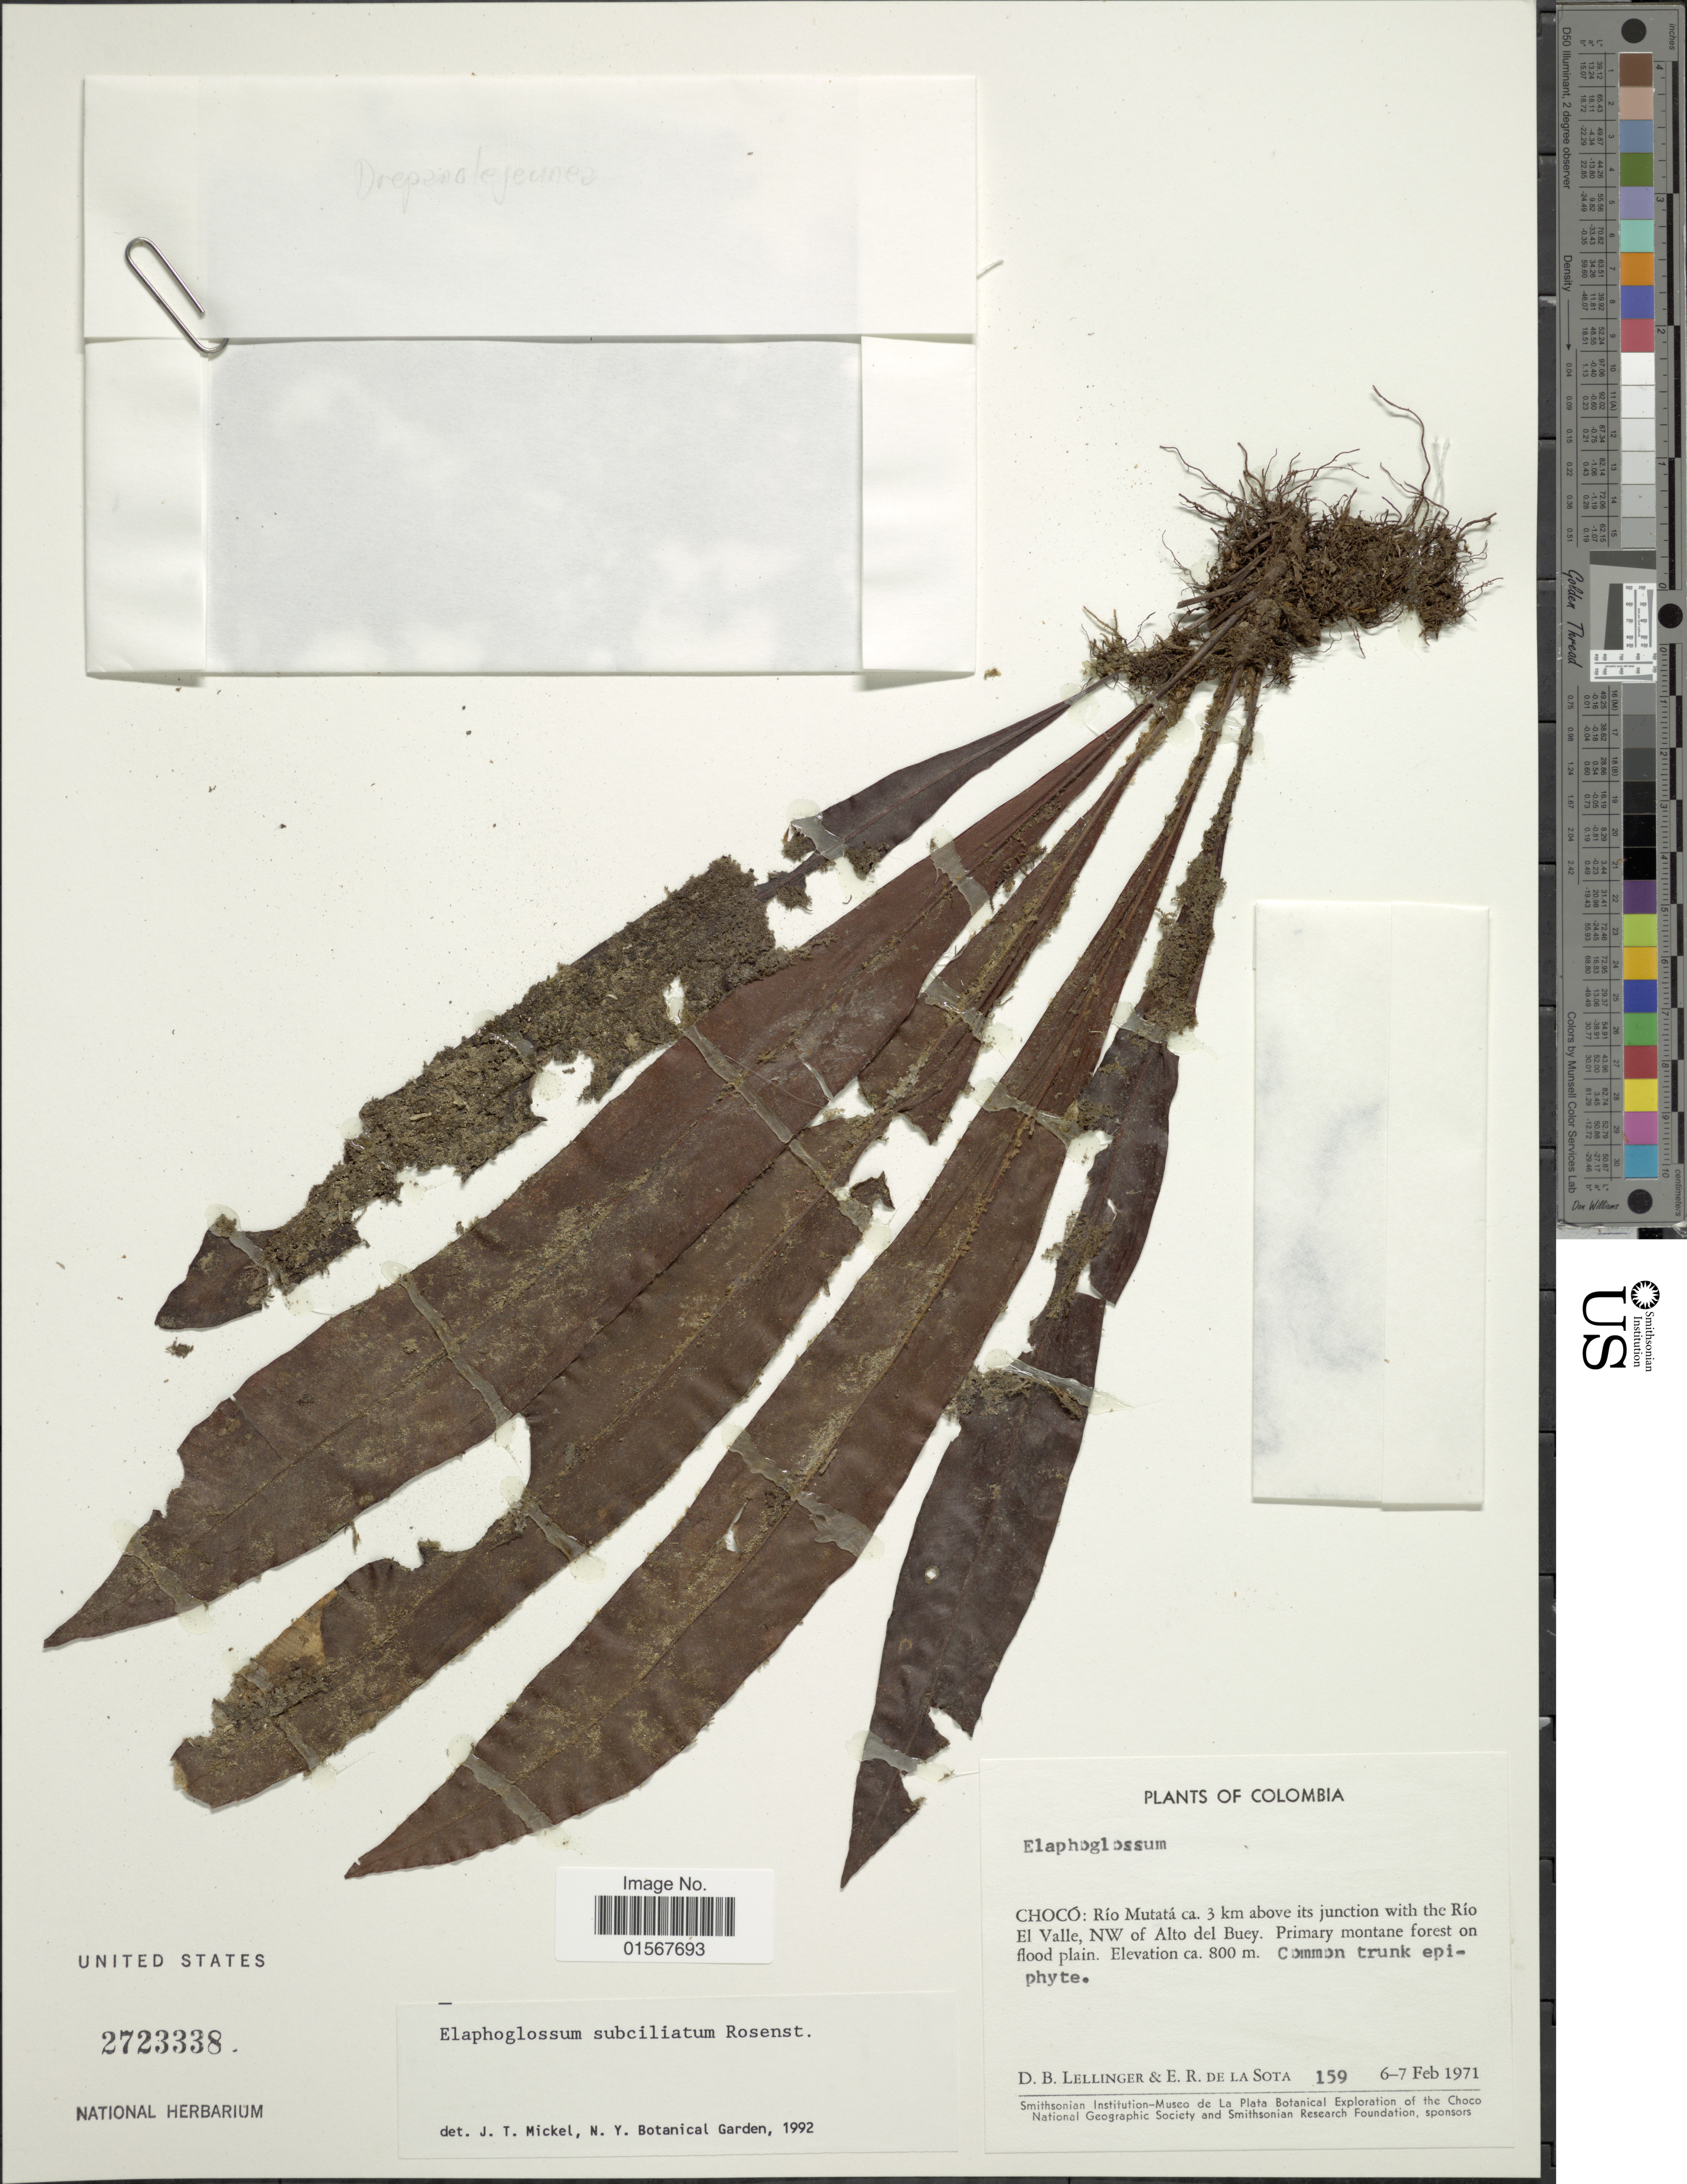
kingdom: Plantae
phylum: Tracheophyta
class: Polypodiopsida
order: Polypodiales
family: Dryopteridaceae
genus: Elaphoglossum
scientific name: Elaphoglossum subciliatum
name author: Rosenst.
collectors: D. B. Lellinger & E. R. de la Sota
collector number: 159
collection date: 1971-02-06/1971-02-07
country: Colombia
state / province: Chocó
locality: Choco: Rio Mutata ca. 3 km above its junction with the Rio El Valle, NW of Alto del Buey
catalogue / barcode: US 2723338